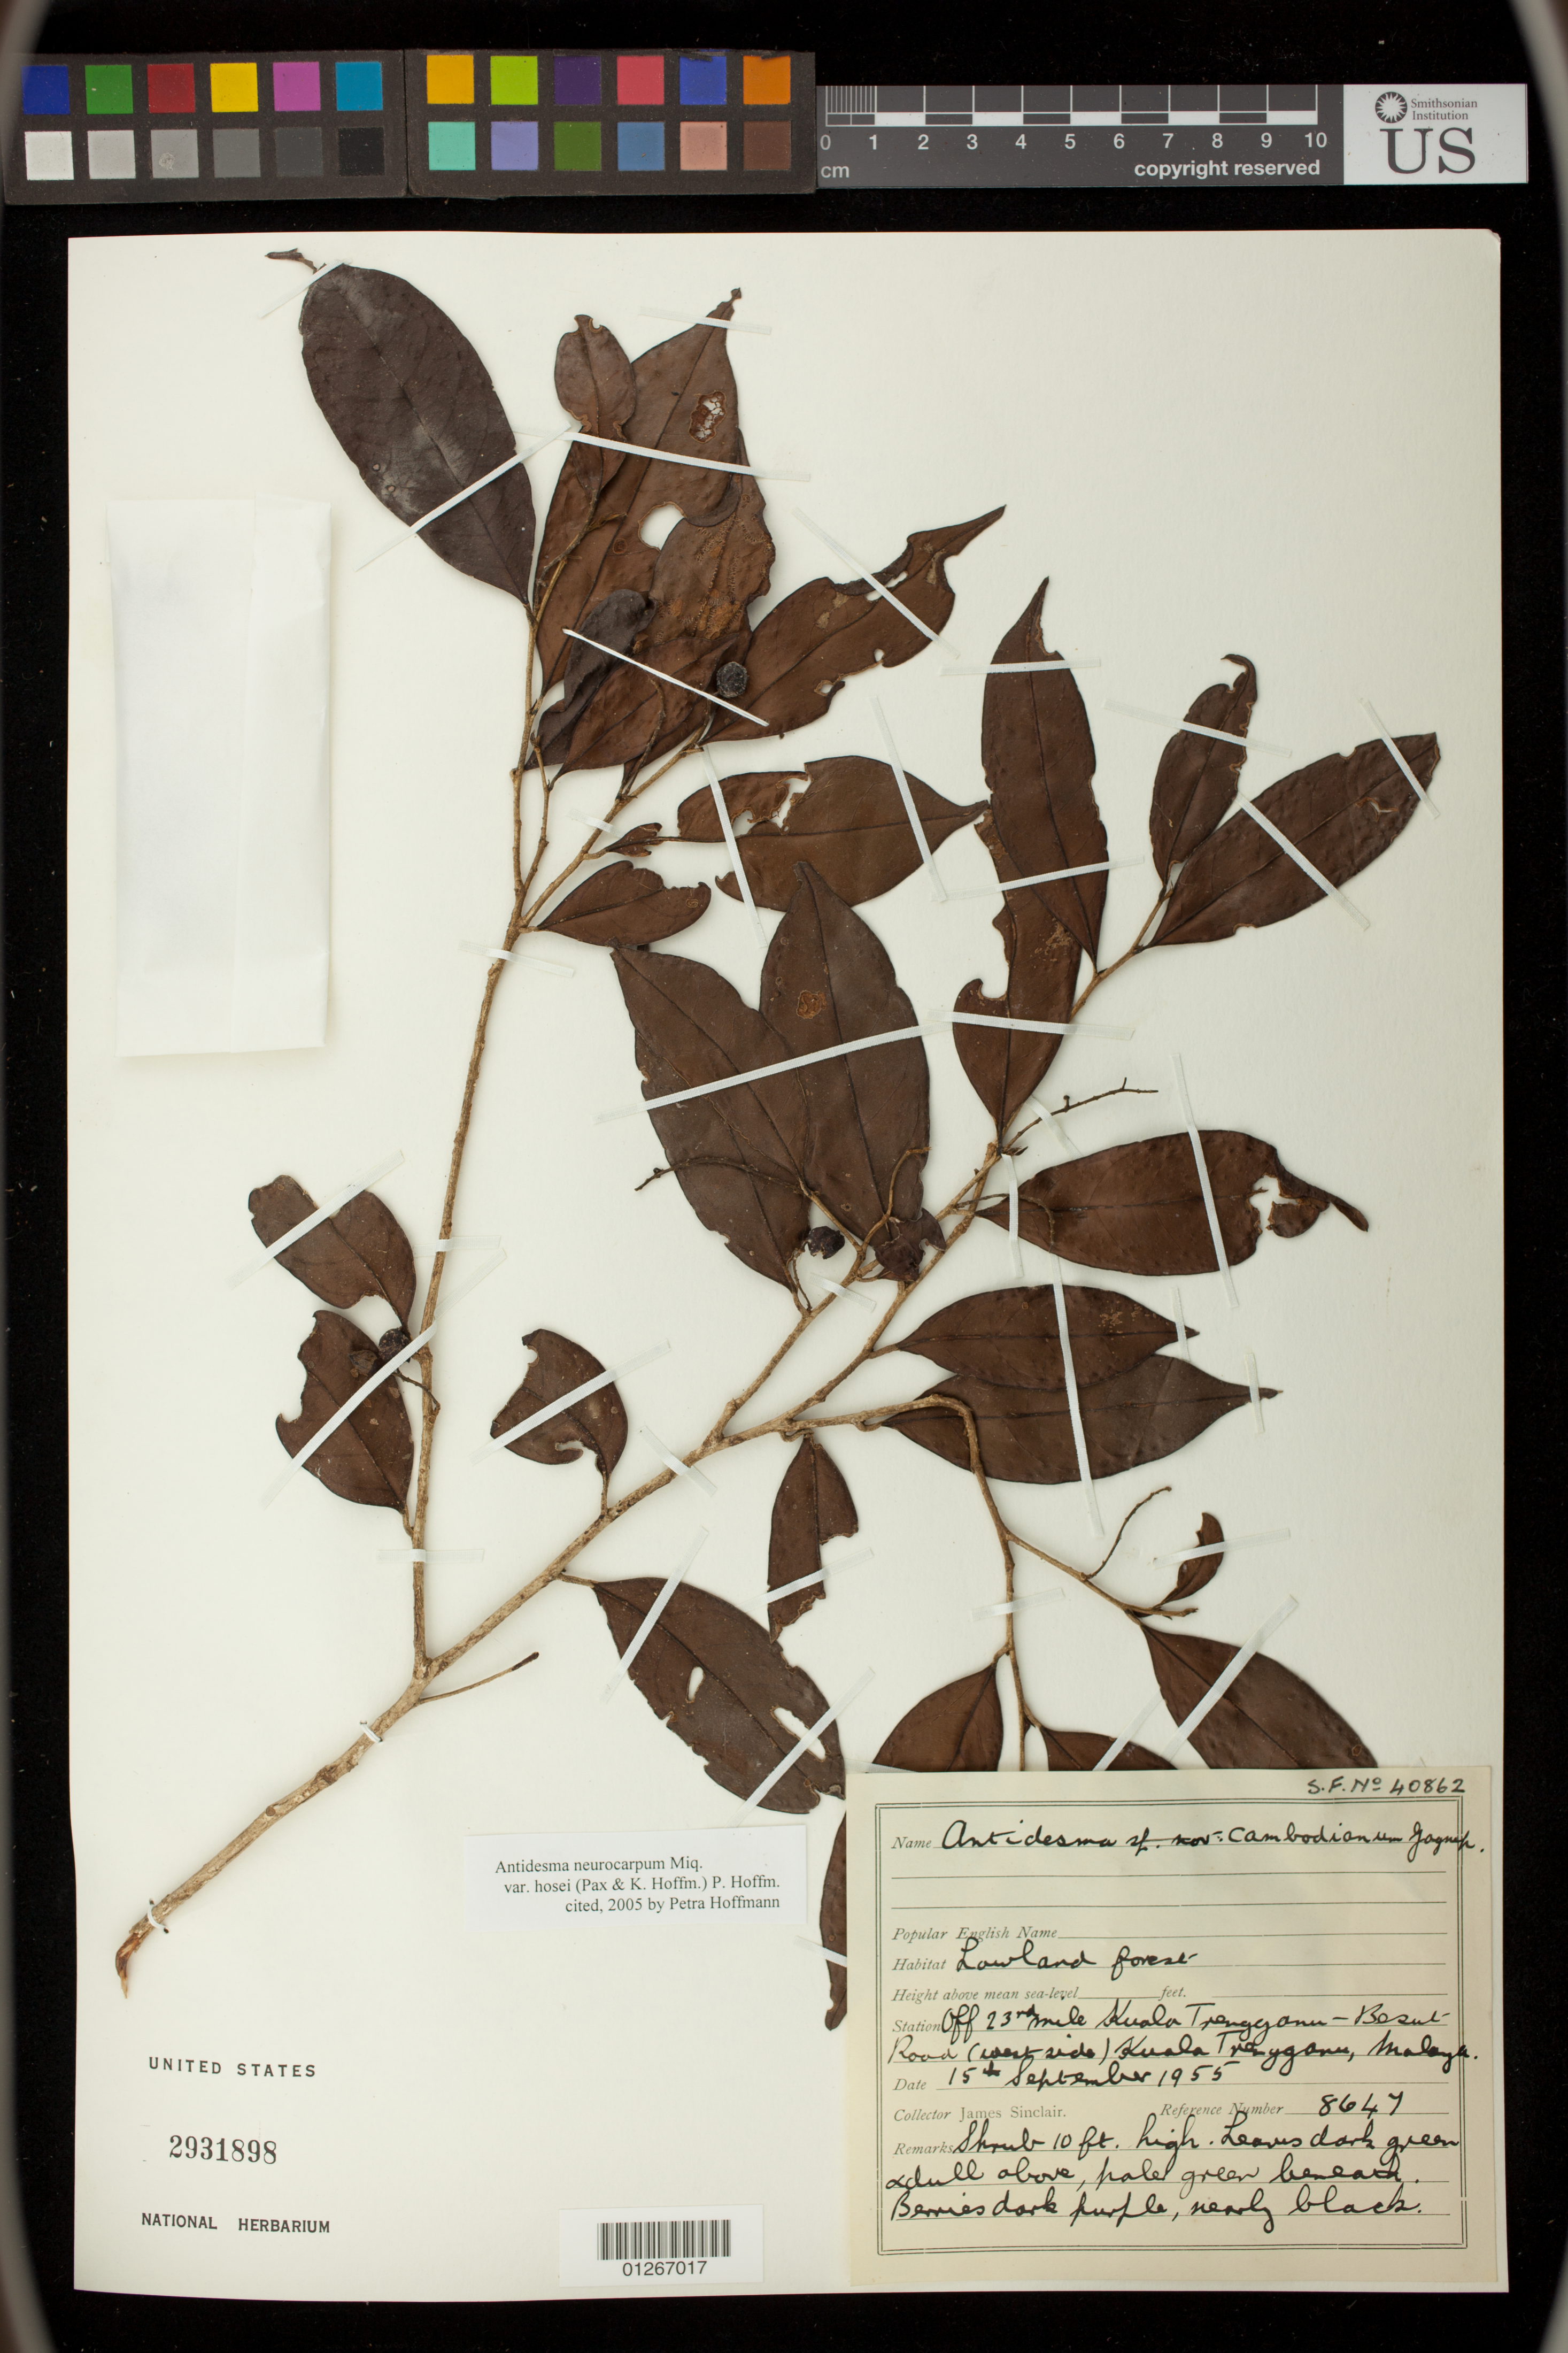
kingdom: Plantae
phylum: Tracheophyta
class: Magnoliopsida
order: Malpighiales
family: Phyllanthaceae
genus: Antidesma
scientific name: Antidesma microphyllum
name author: Hemsl.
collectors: J. Sinclair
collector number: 8647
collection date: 1955-09-15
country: Malaysia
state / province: Terengganu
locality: Off 23rd mile Kuala Trengganu-Besut Road (west side) Kuala Trengganu, Malaya.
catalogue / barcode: US 2931898